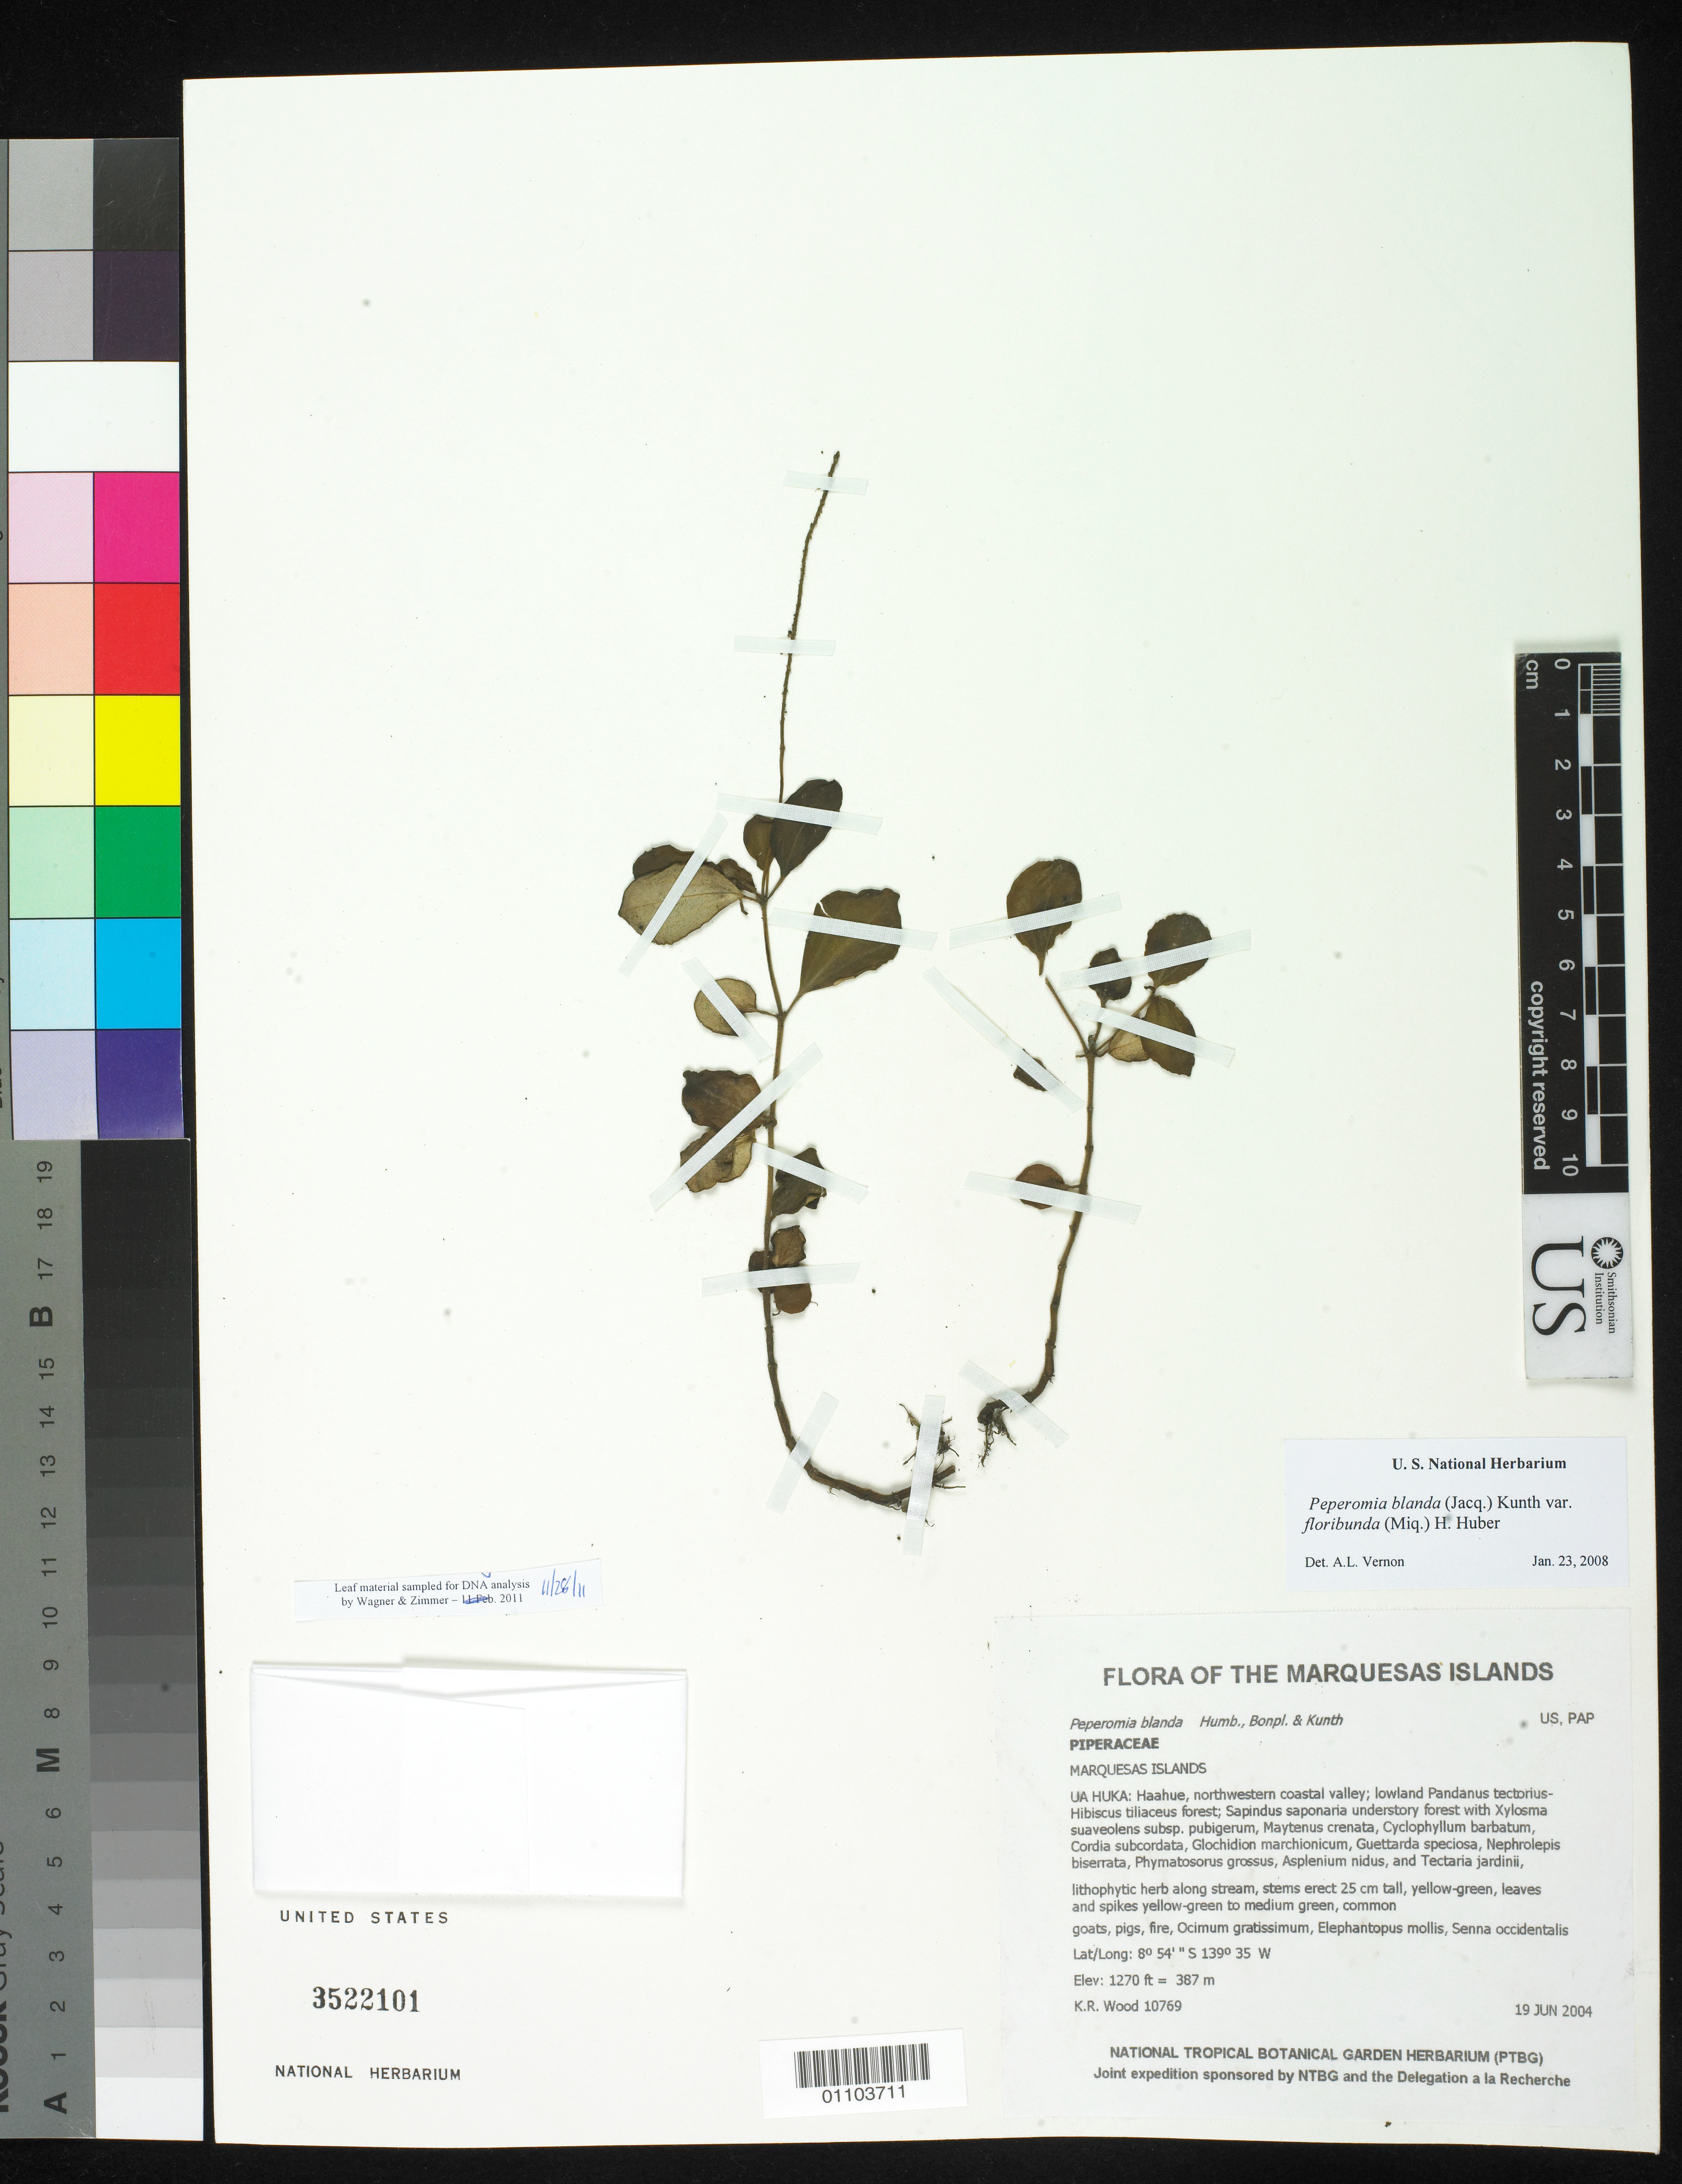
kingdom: Plantae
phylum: Tracheophyta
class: Magnoliopsida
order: Piperales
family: Piperaceae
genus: Peperomia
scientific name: Peperomia leptostachya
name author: Hook. & Arn.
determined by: Wagner, W. L., (BOT), Smithsonian Institution - National Museum of Natural History (UNITED STATES)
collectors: K. R. Wood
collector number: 10769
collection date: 2004-06-19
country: French Polynesia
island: Ua Huka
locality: Haahue, northwestern coastal valley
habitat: Lowland Pandanus tectorius - Hibiscus tiliaceus forest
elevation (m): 387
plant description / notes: Goats, pigs, fire, Ocimum gratissimum, Elephantopus mollis, Senna occidentalis,Triumfetta rhomboidea, Asclepias physocarpa & A. curassavica, Psidium guajava, Ageratum conyzoides, Cyanthillium cinereum, Synedrella nodiflora, Acanthospermum hispidum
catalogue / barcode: US 3522101